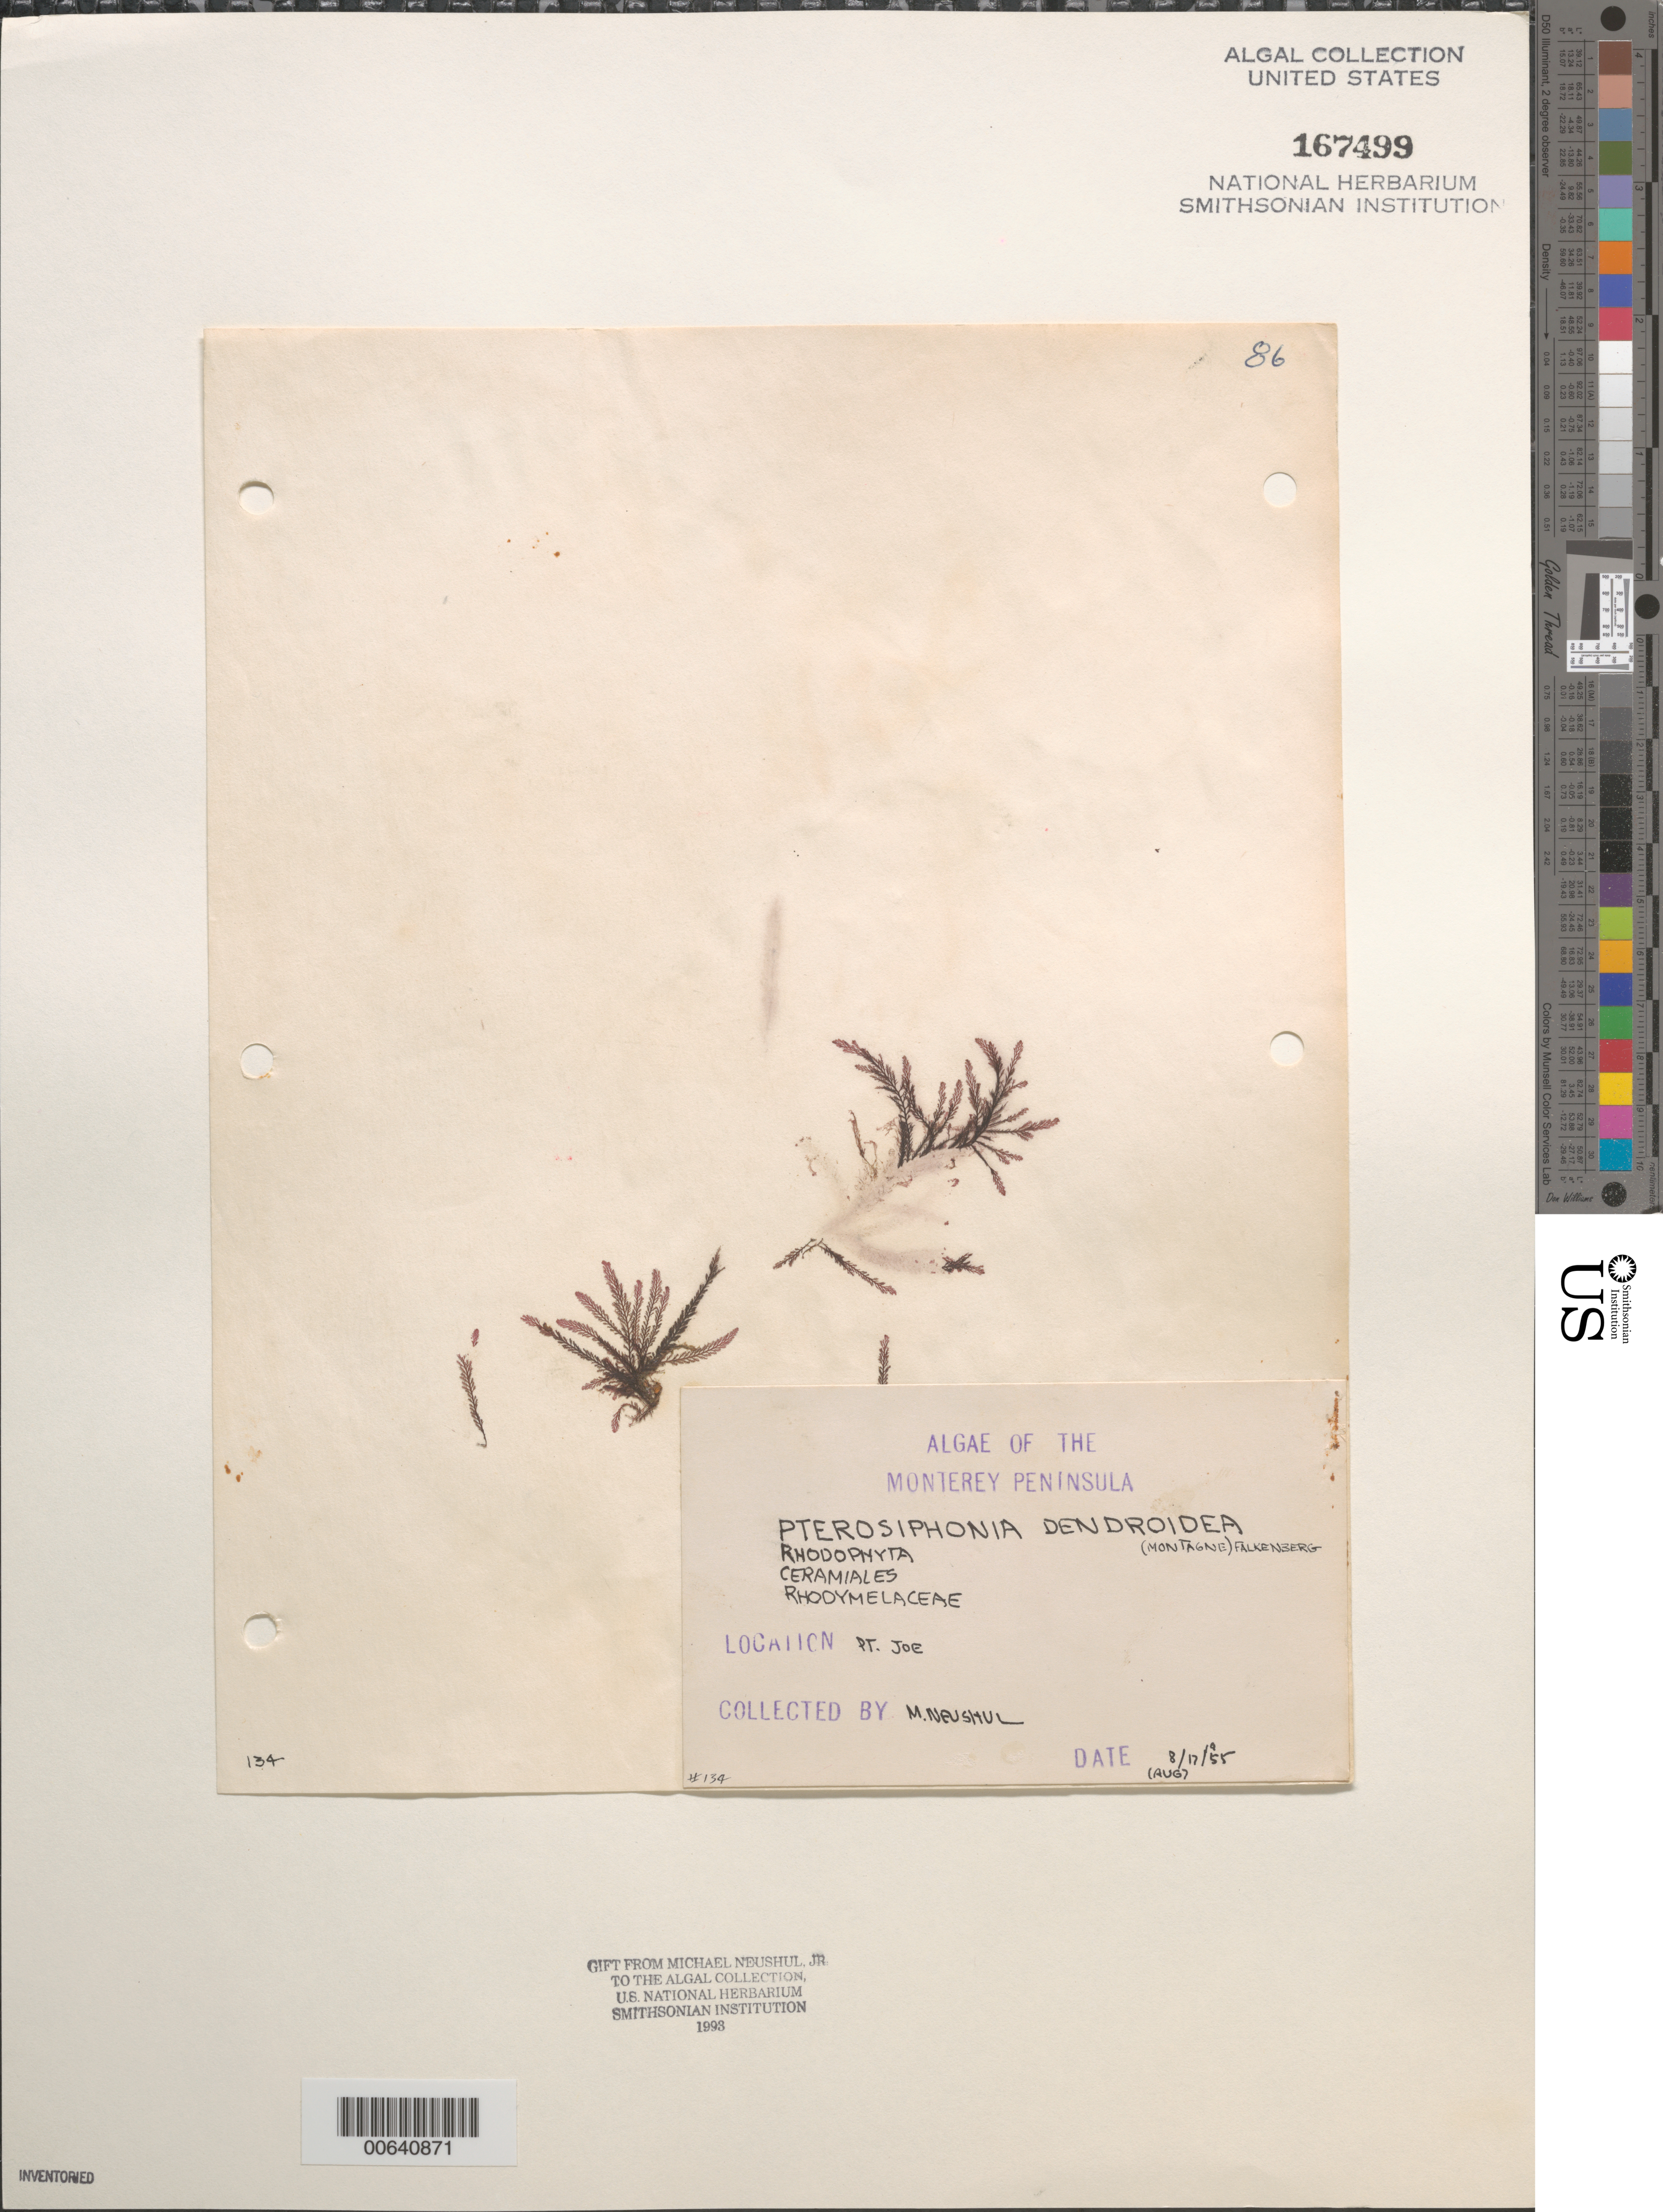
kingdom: Plantae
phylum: Rhodophyta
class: Florideophyceae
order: Ceramiales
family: Rhodomelaceae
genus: Symphyocladiella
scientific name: Symphyocladiella dendroidea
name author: (Montagne) Bustamante et al.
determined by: Algae name updating Project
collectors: M. Neushul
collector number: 134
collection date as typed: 17 Aug 1955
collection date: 1955-08-17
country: United States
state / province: California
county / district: Monterey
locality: Point Joe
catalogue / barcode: US 167499